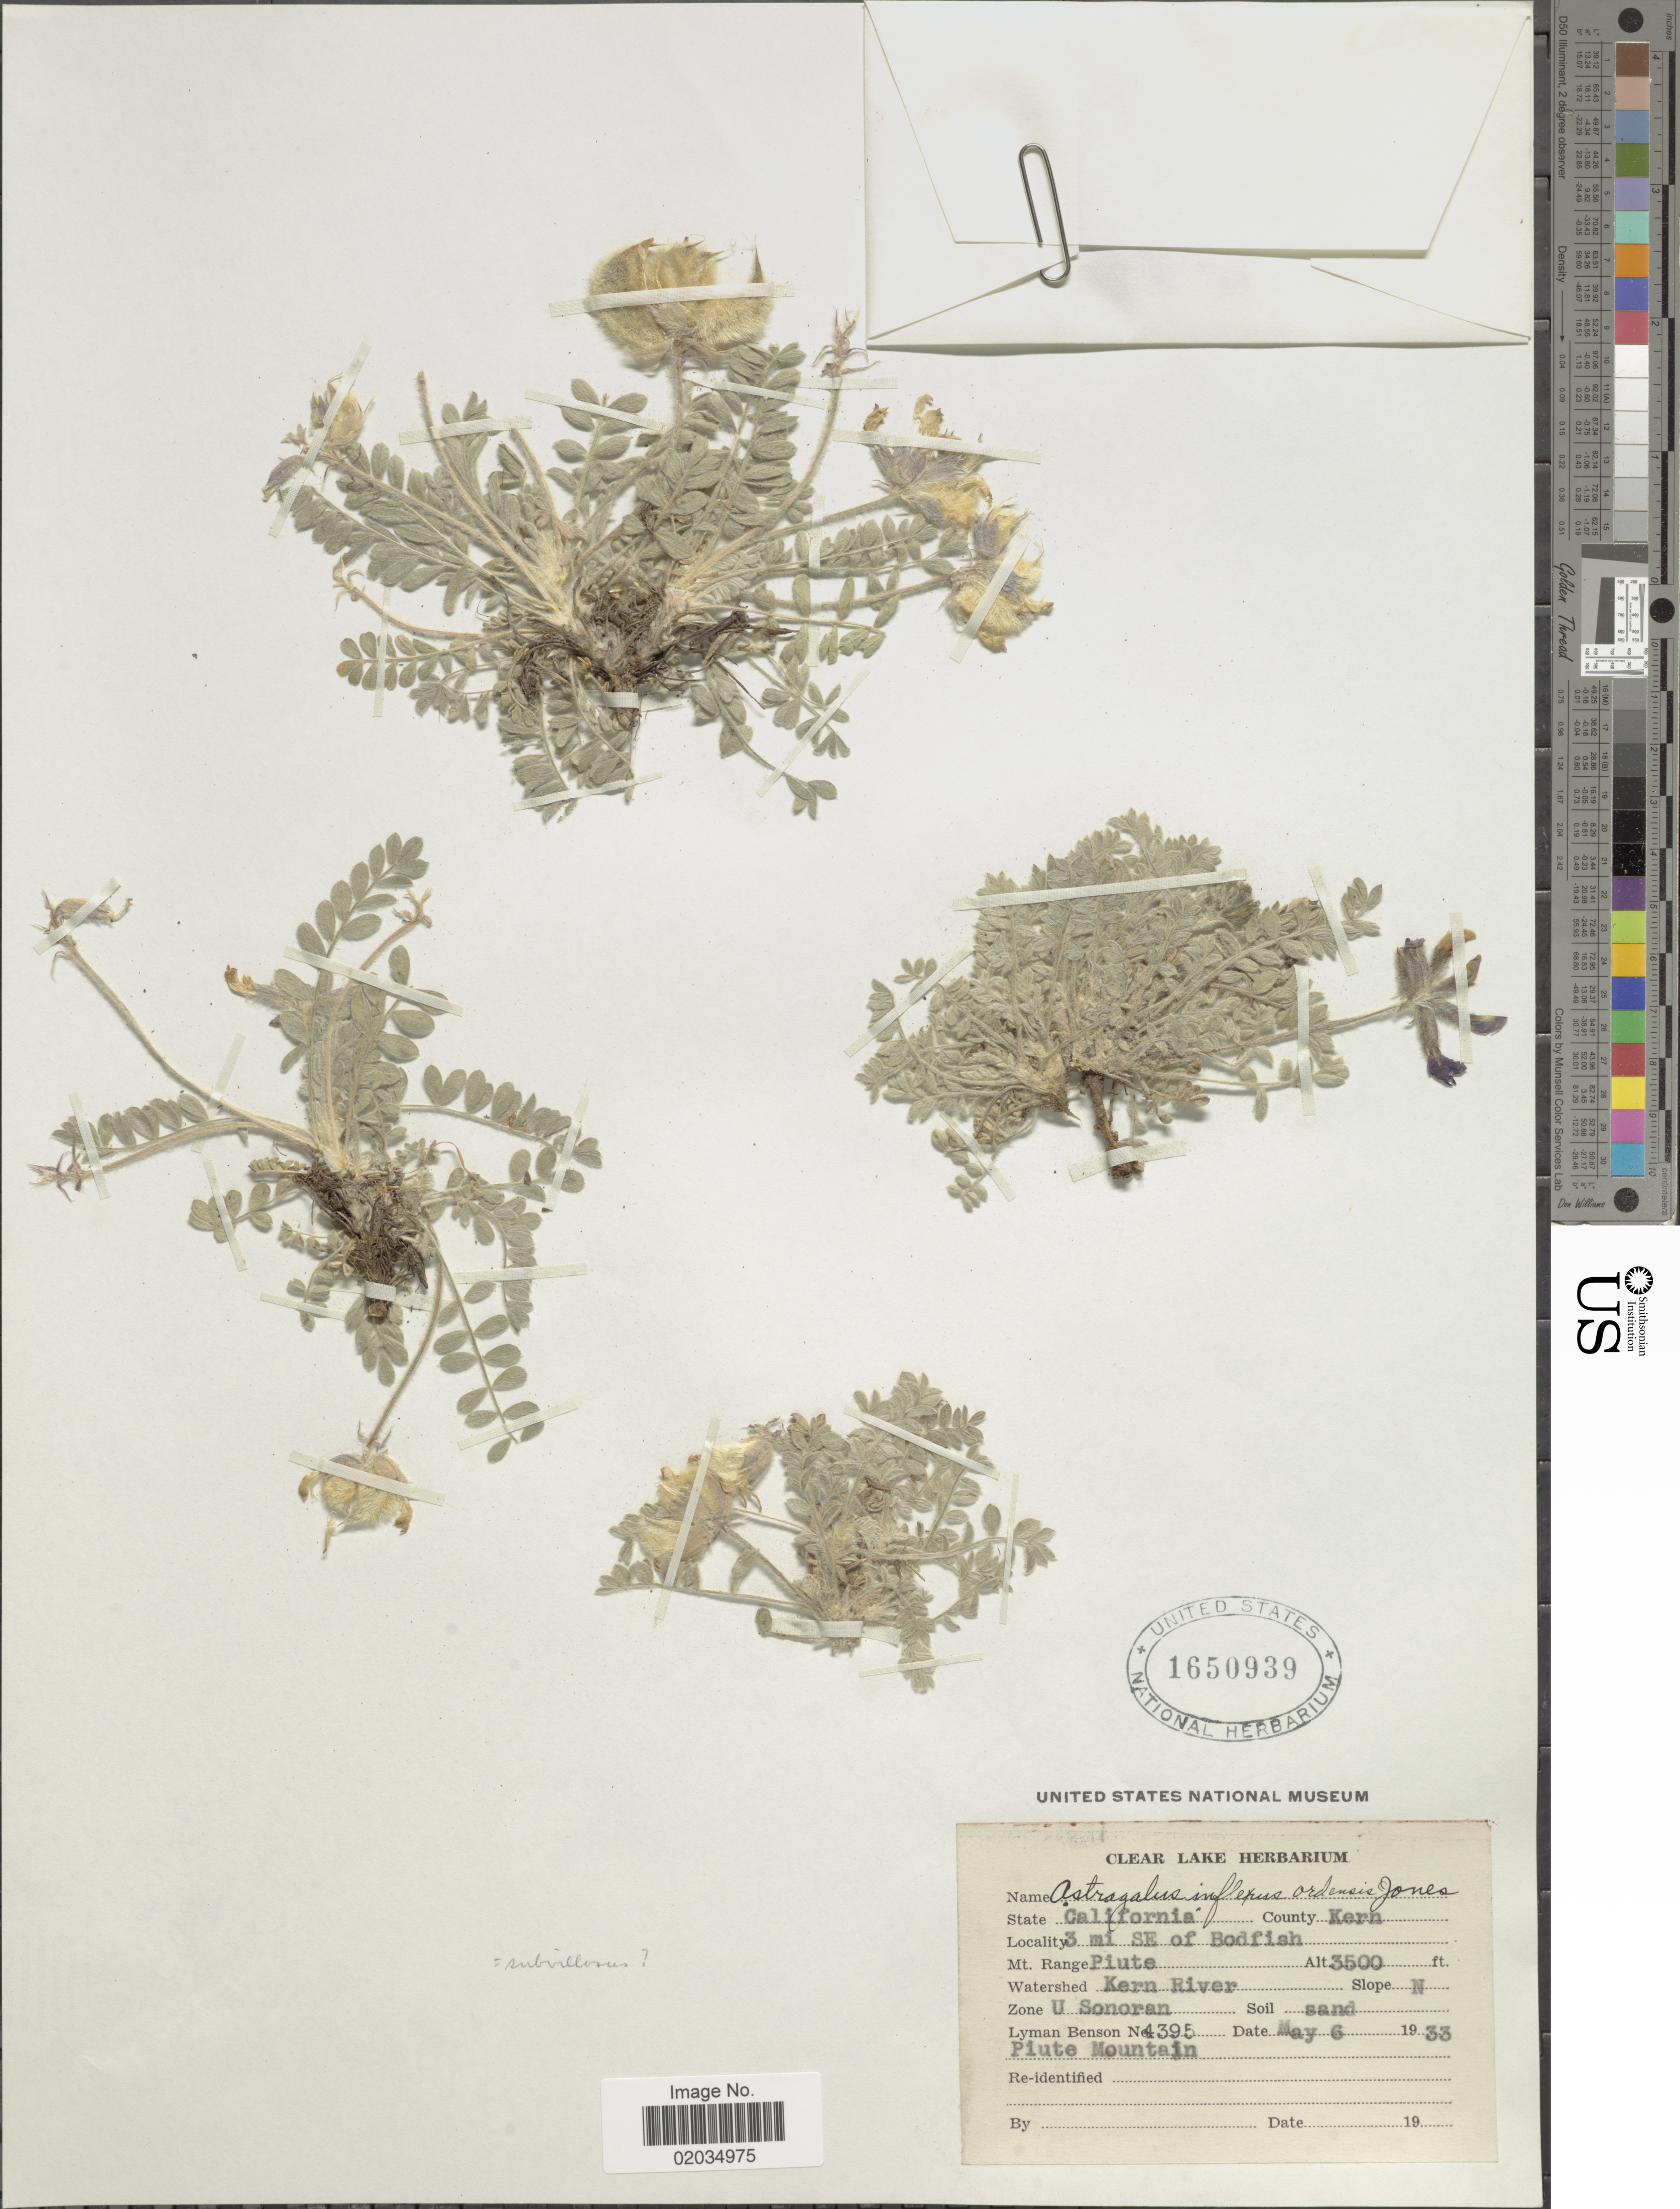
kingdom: Plantae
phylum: Tracheophyta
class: Magnoliopsida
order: Fabales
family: Fabaceae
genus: Astragalus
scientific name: Astragalus purshii var. purshii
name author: Douglas ex Hook.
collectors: L. D. Benson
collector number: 4395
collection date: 1933-05-06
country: United States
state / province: California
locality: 3 mi SE of Bodfish, Piute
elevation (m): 1067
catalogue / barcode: US 1650939